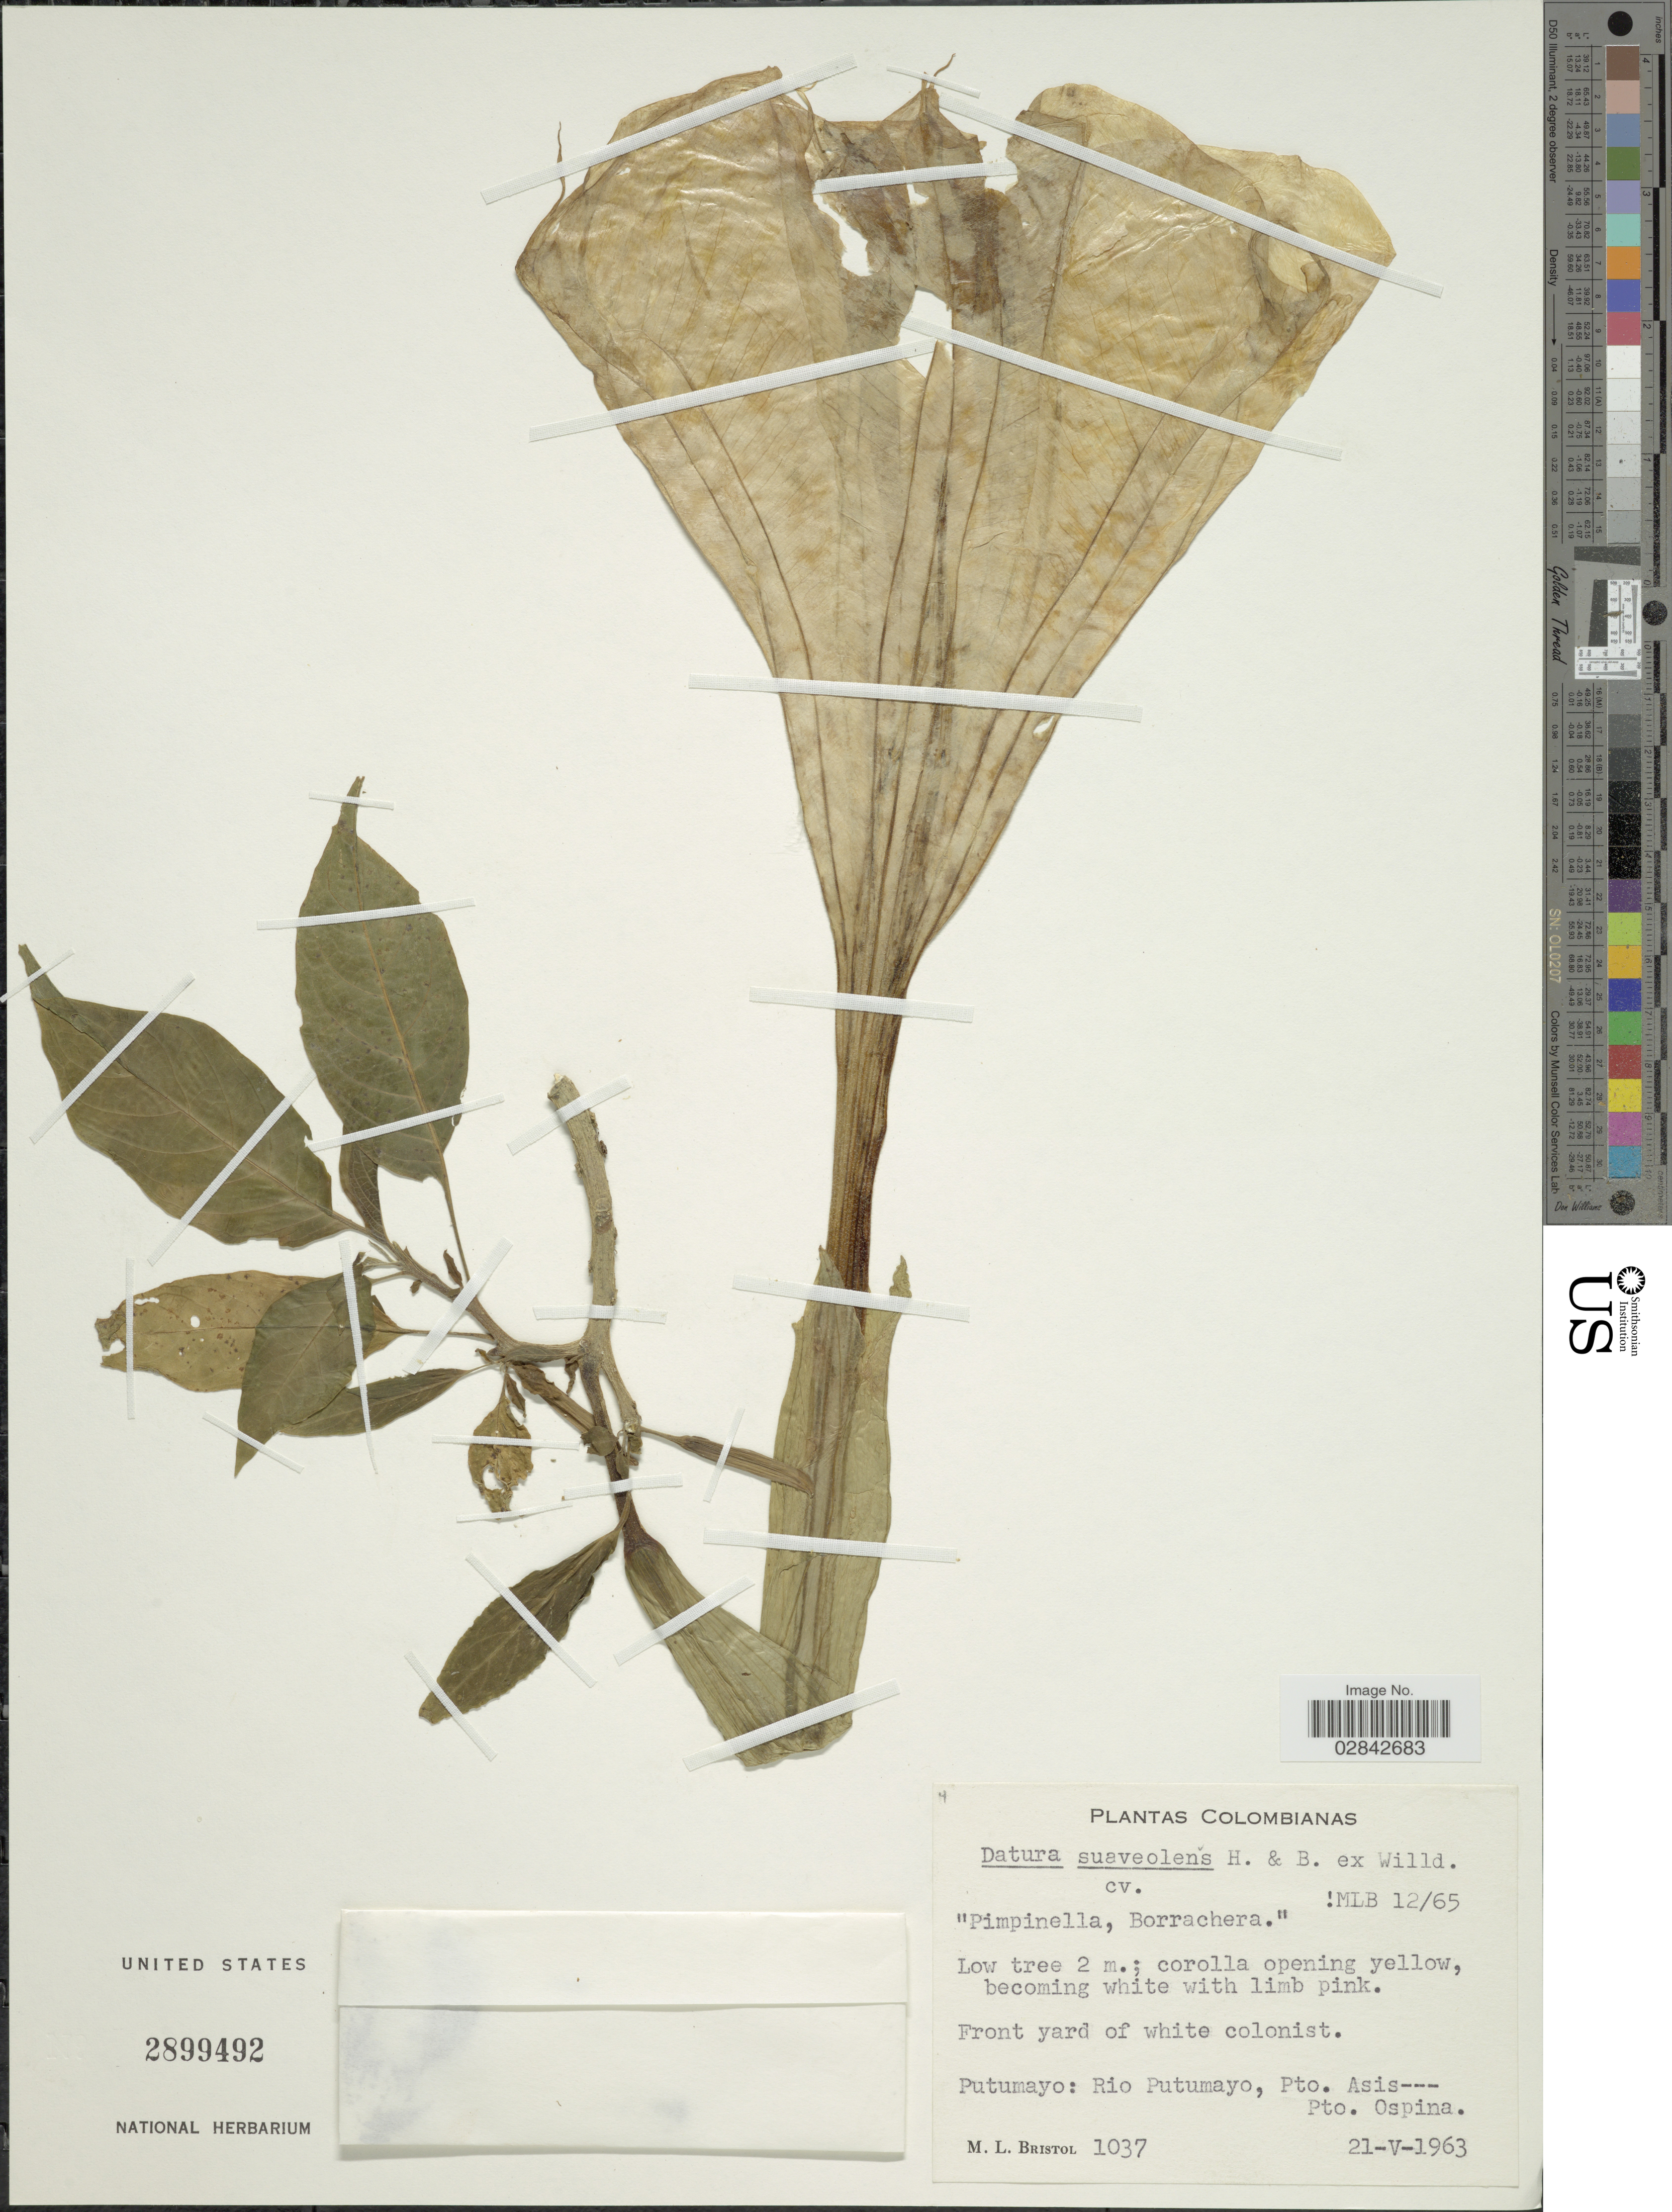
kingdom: Plantae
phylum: Tracheophyta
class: Magnoliopsida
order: Solanales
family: Solanaceae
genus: Brugmansia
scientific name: Brugmansia suaveolens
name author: (Humb. & Bonpl. ex Willd.) Brecht. & J. Presl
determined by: (US) Smithsonian Institution - National Museum of Natural History - Department of Botany (UNITED STATES)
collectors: M. L. Bristol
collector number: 1037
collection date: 1963-05-21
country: Colombia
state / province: Putumayo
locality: Rio Putumayo, Pto. Asis---Pto. Ospina.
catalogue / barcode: US 2899492